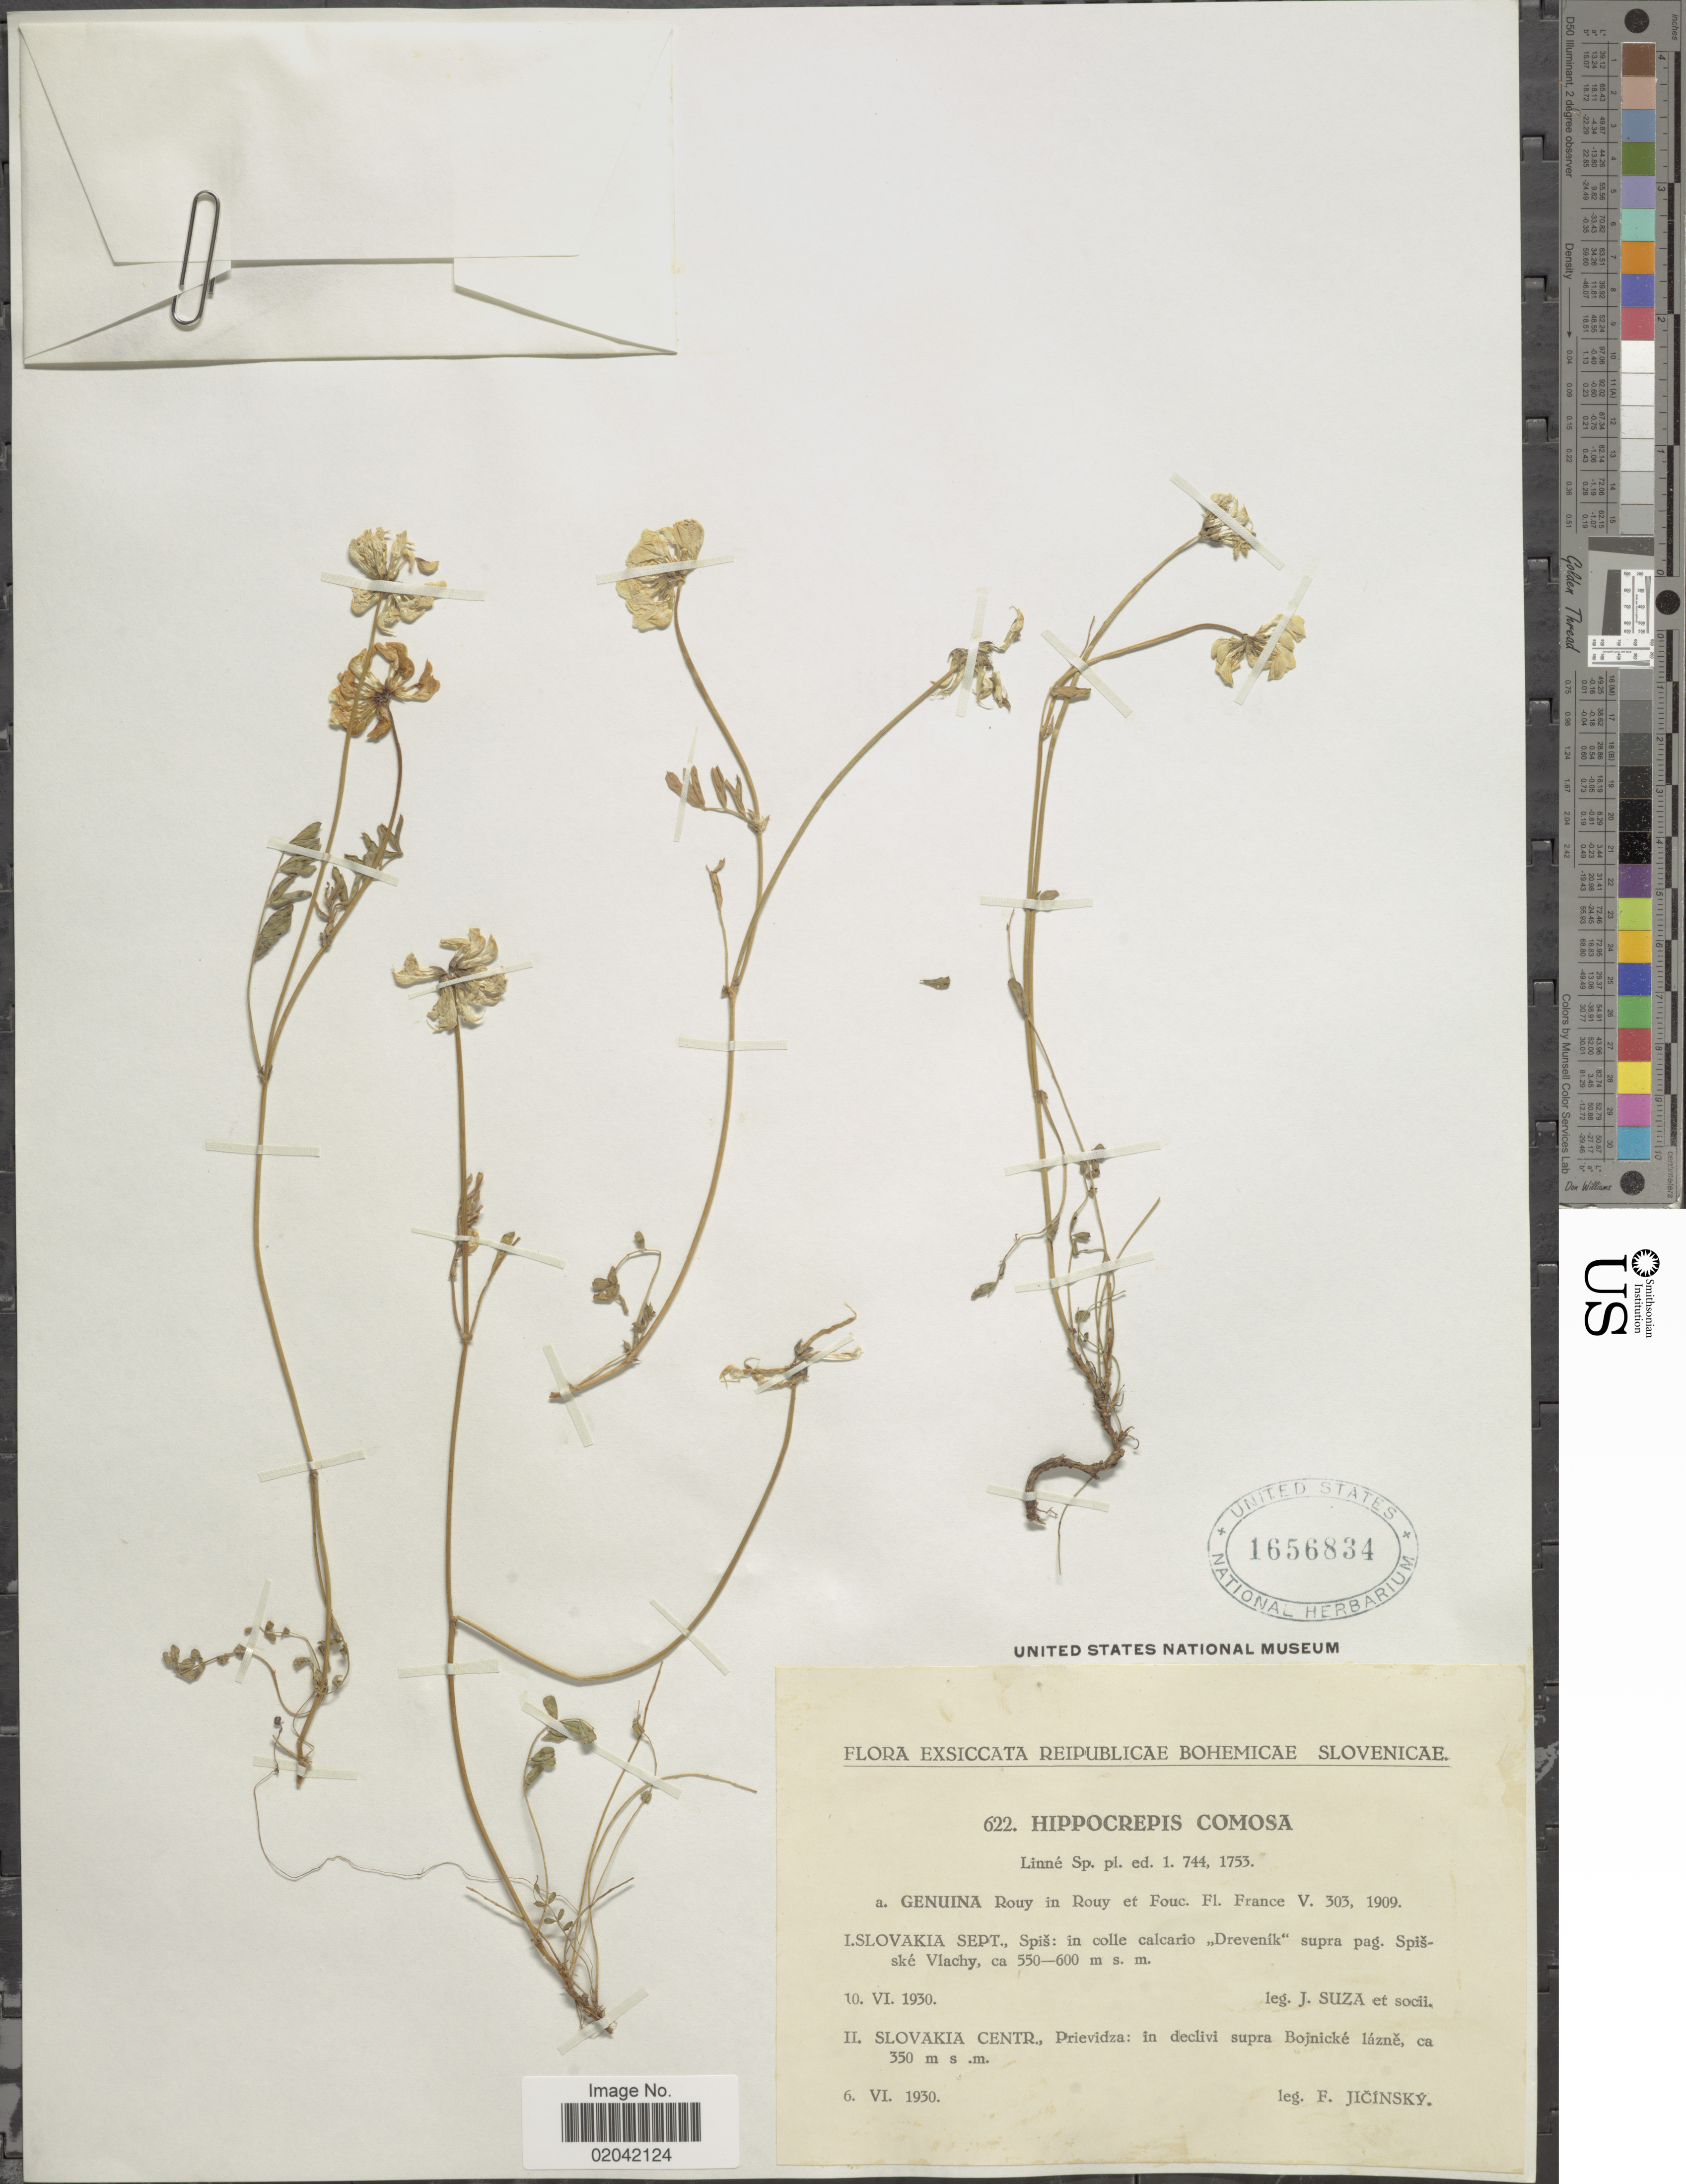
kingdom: Plantae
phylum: Tracheophyta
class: Magnoliopsida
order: Fabales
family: Fabaceae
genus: Hippocrepis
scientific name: Hippocrepis comosa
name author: L.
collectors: J. Suza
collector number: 622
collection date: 1930-06-10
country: Slovakia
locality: Reipublicae Bohemicae Slovenicae. Slovakia Sept., Spis: i n colle calcario Drevenik supra pag. Spisske Vlachy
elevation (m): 550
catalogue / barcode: US 1656834